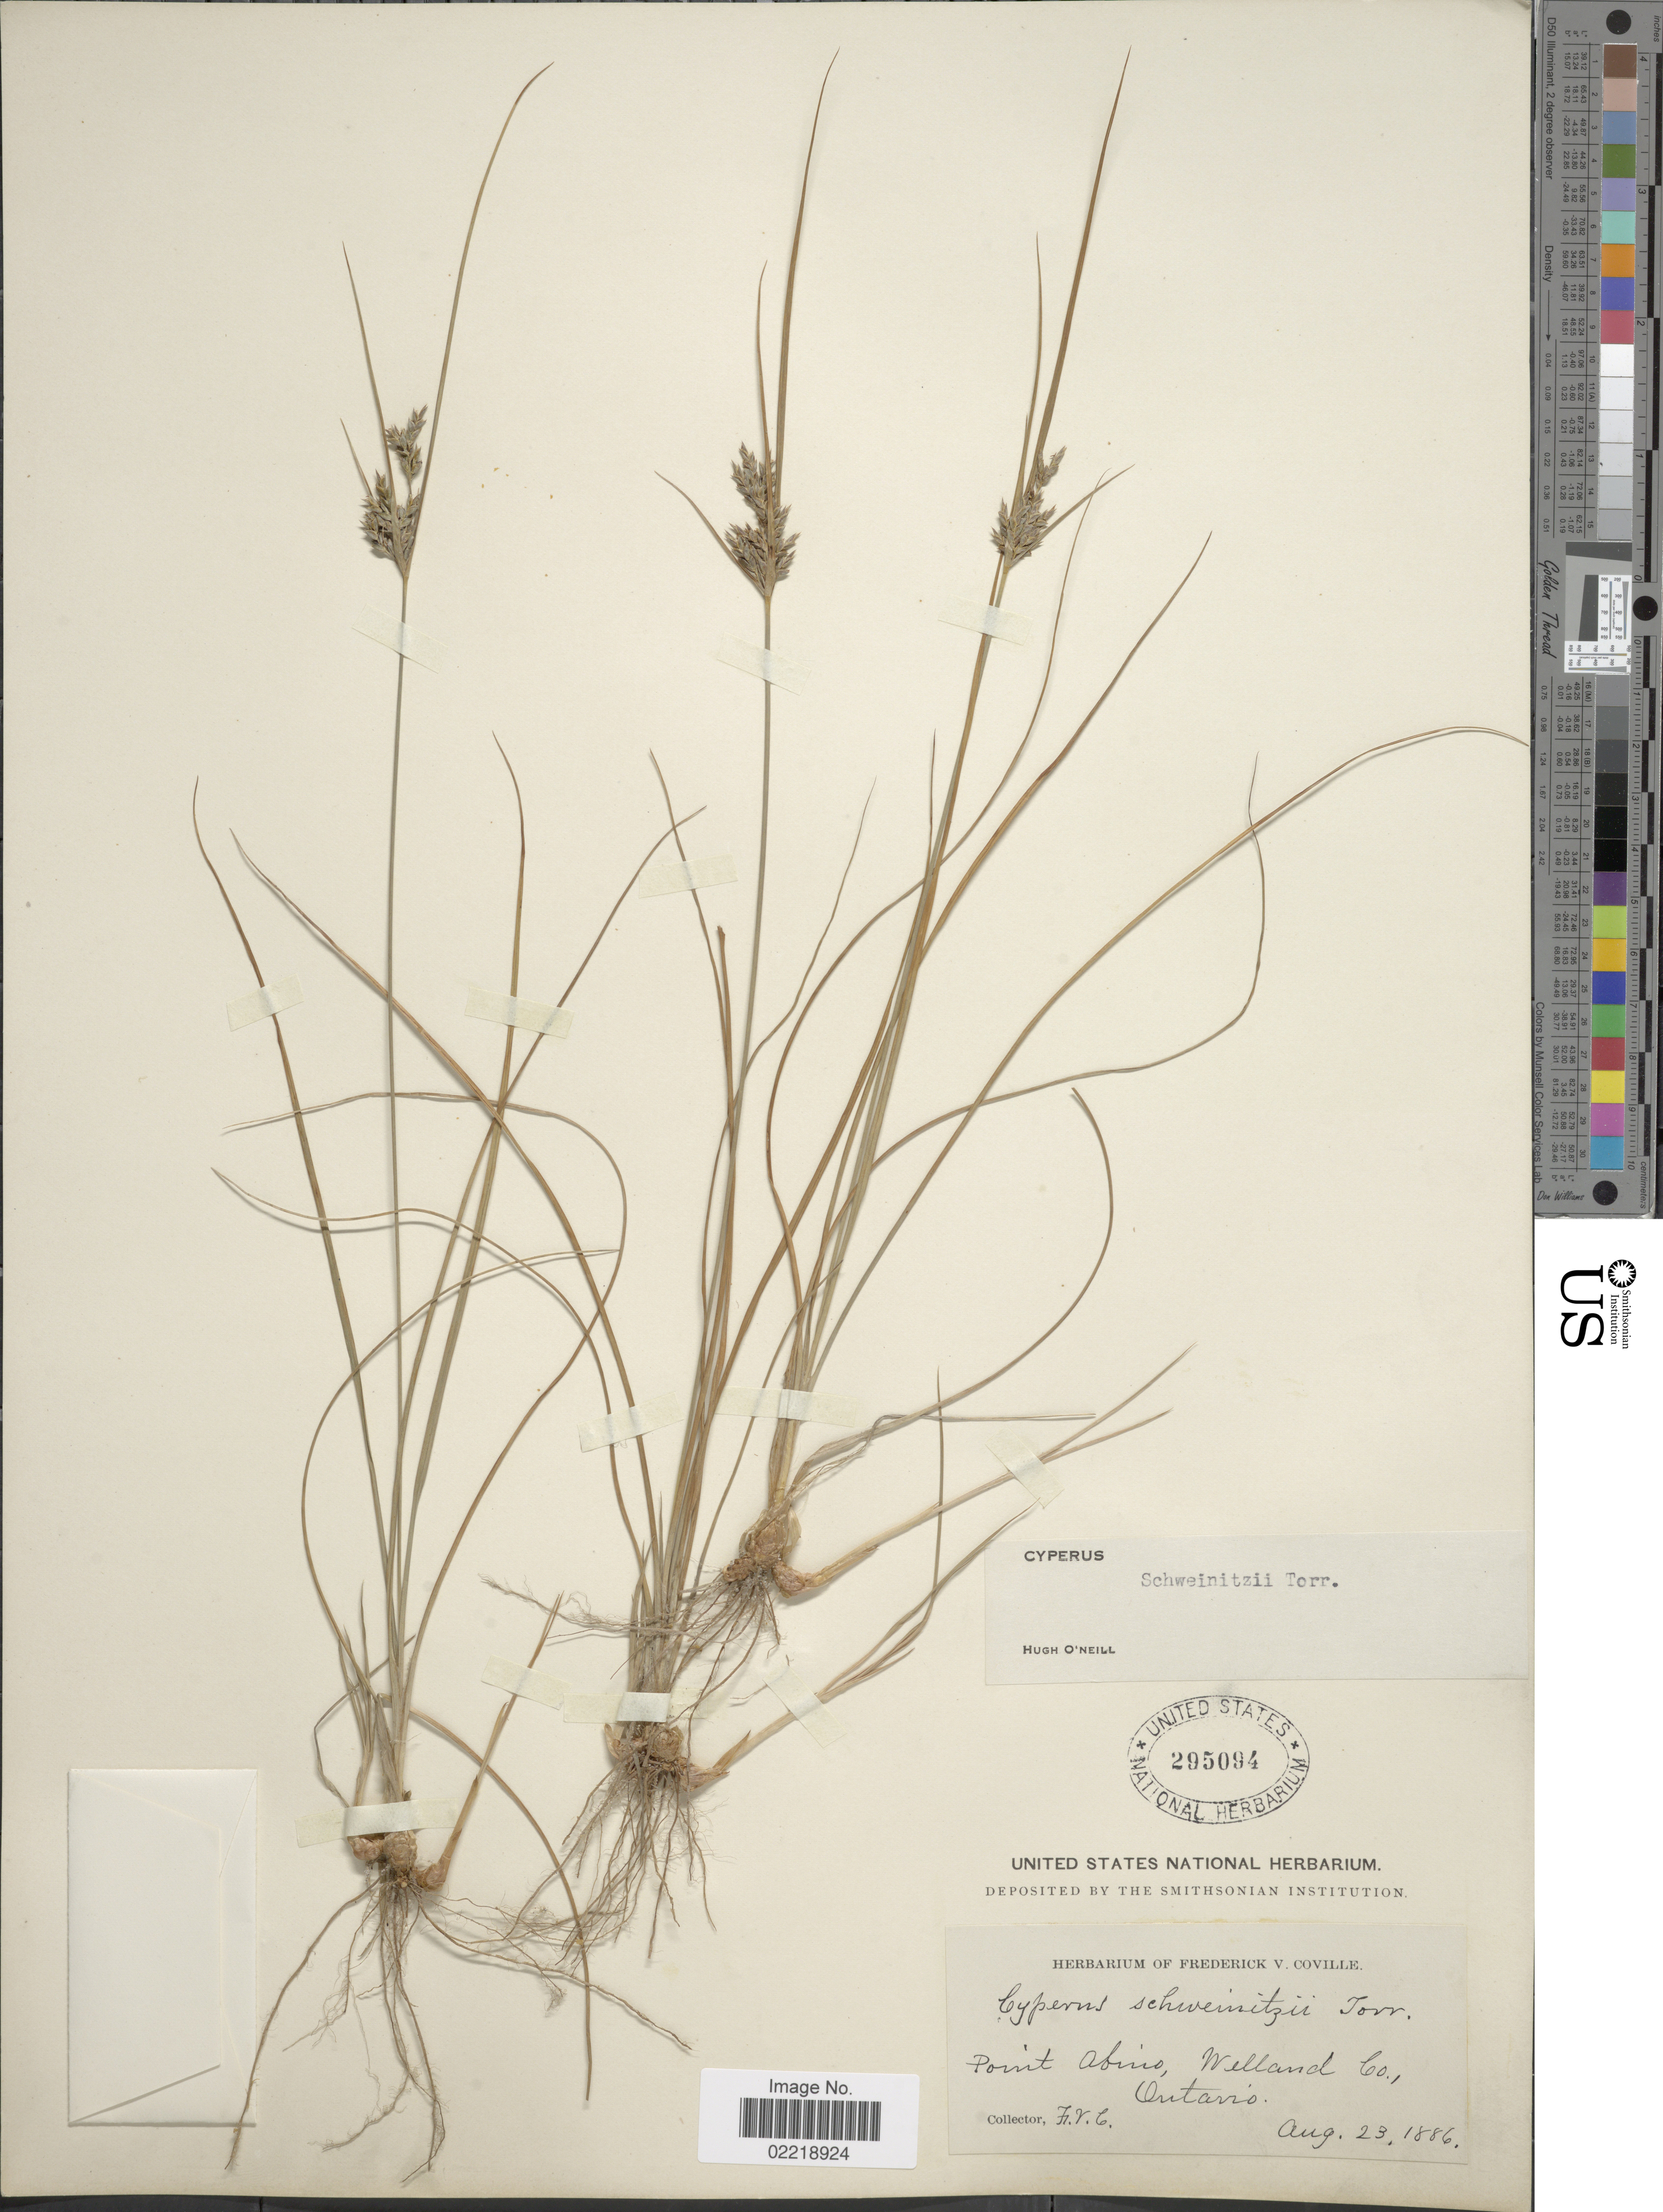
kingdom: Plantae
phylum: Tracheophyta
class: Liliopsida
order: Poales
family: Cyperaceae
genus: Cyperus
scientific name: Cyperus schweinitzii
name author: Torr.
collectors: F. V. Coville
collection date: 1886-08-23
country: Canada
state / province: Ontario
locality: Point Abino, Welland Co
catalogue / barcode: US 295094